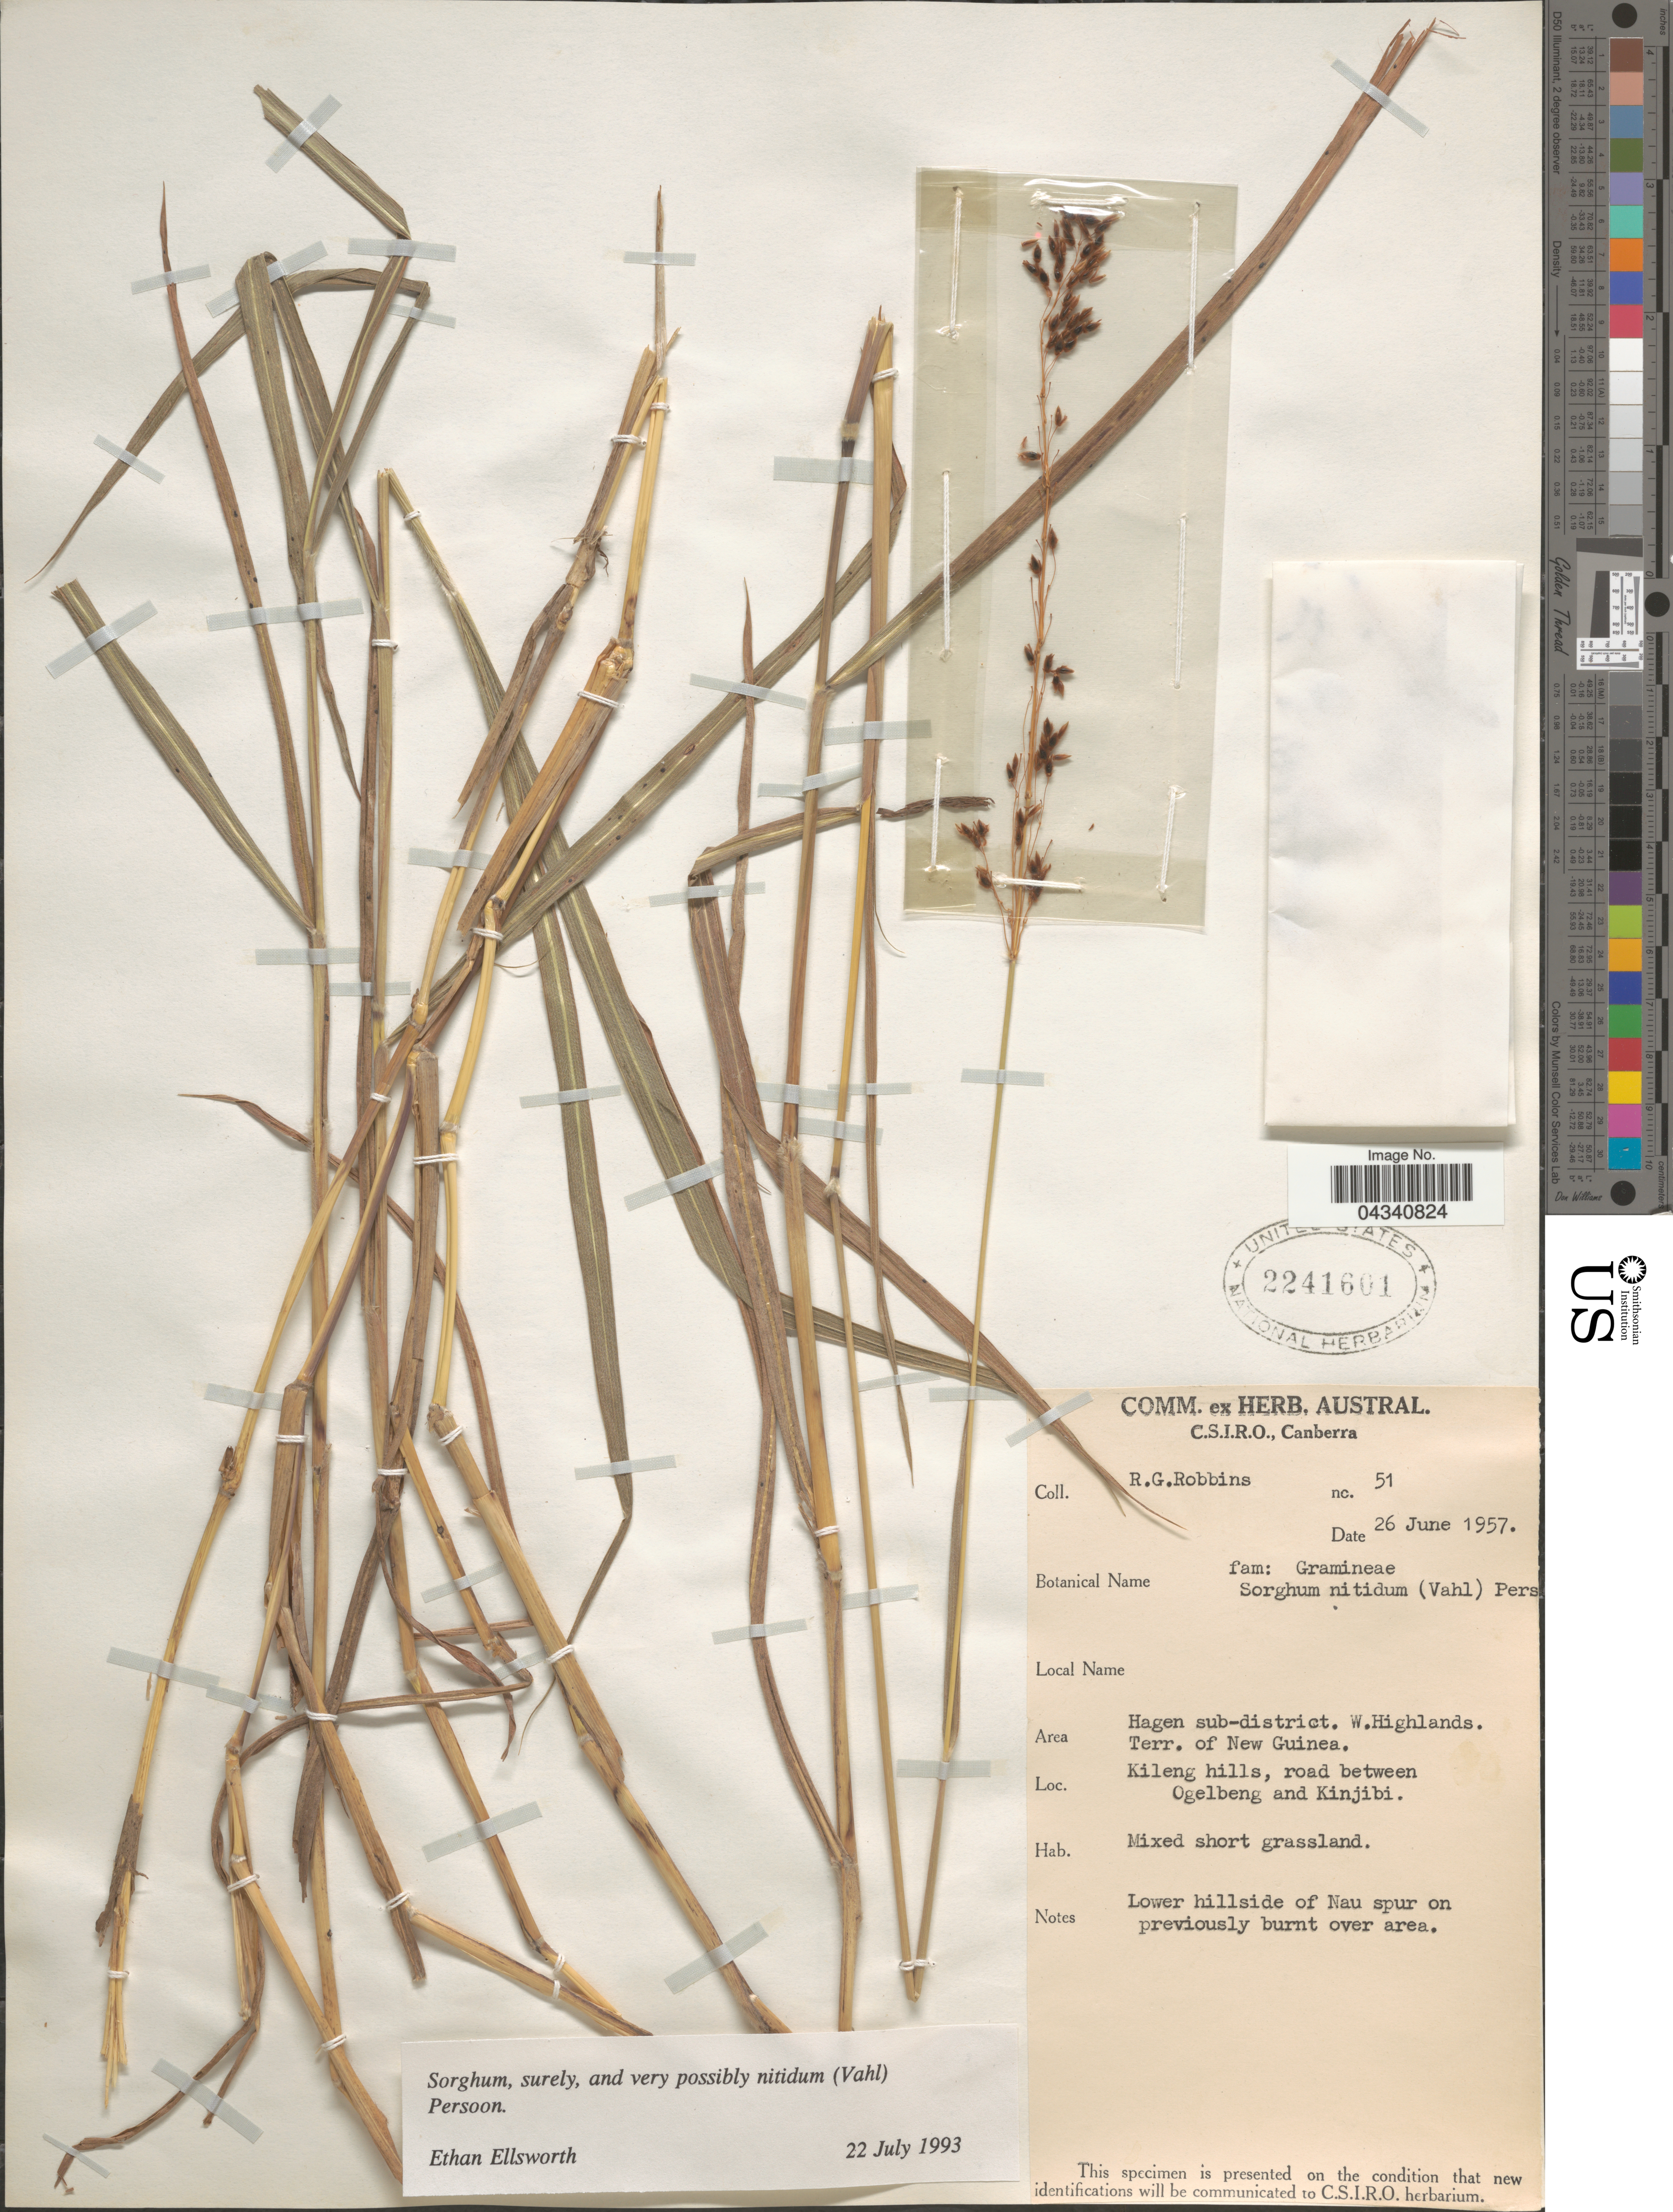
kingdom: Plantae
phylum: Tracheophyta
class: Liliopsida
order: Poales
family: Poaceae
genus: Sorghum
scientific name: Sorghum sp.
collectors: R. Robbins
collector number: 51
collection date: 1957-06-26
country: Papua New Guinea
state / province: Western Highlands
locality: Hagen sub-district. W. Highlands. Terr. of New Guinea. Kileng hills, road between Ogelbeng and Kinjibi. Lower hillside of Nau spur on previously burnt over area.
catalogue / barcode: US 2241601